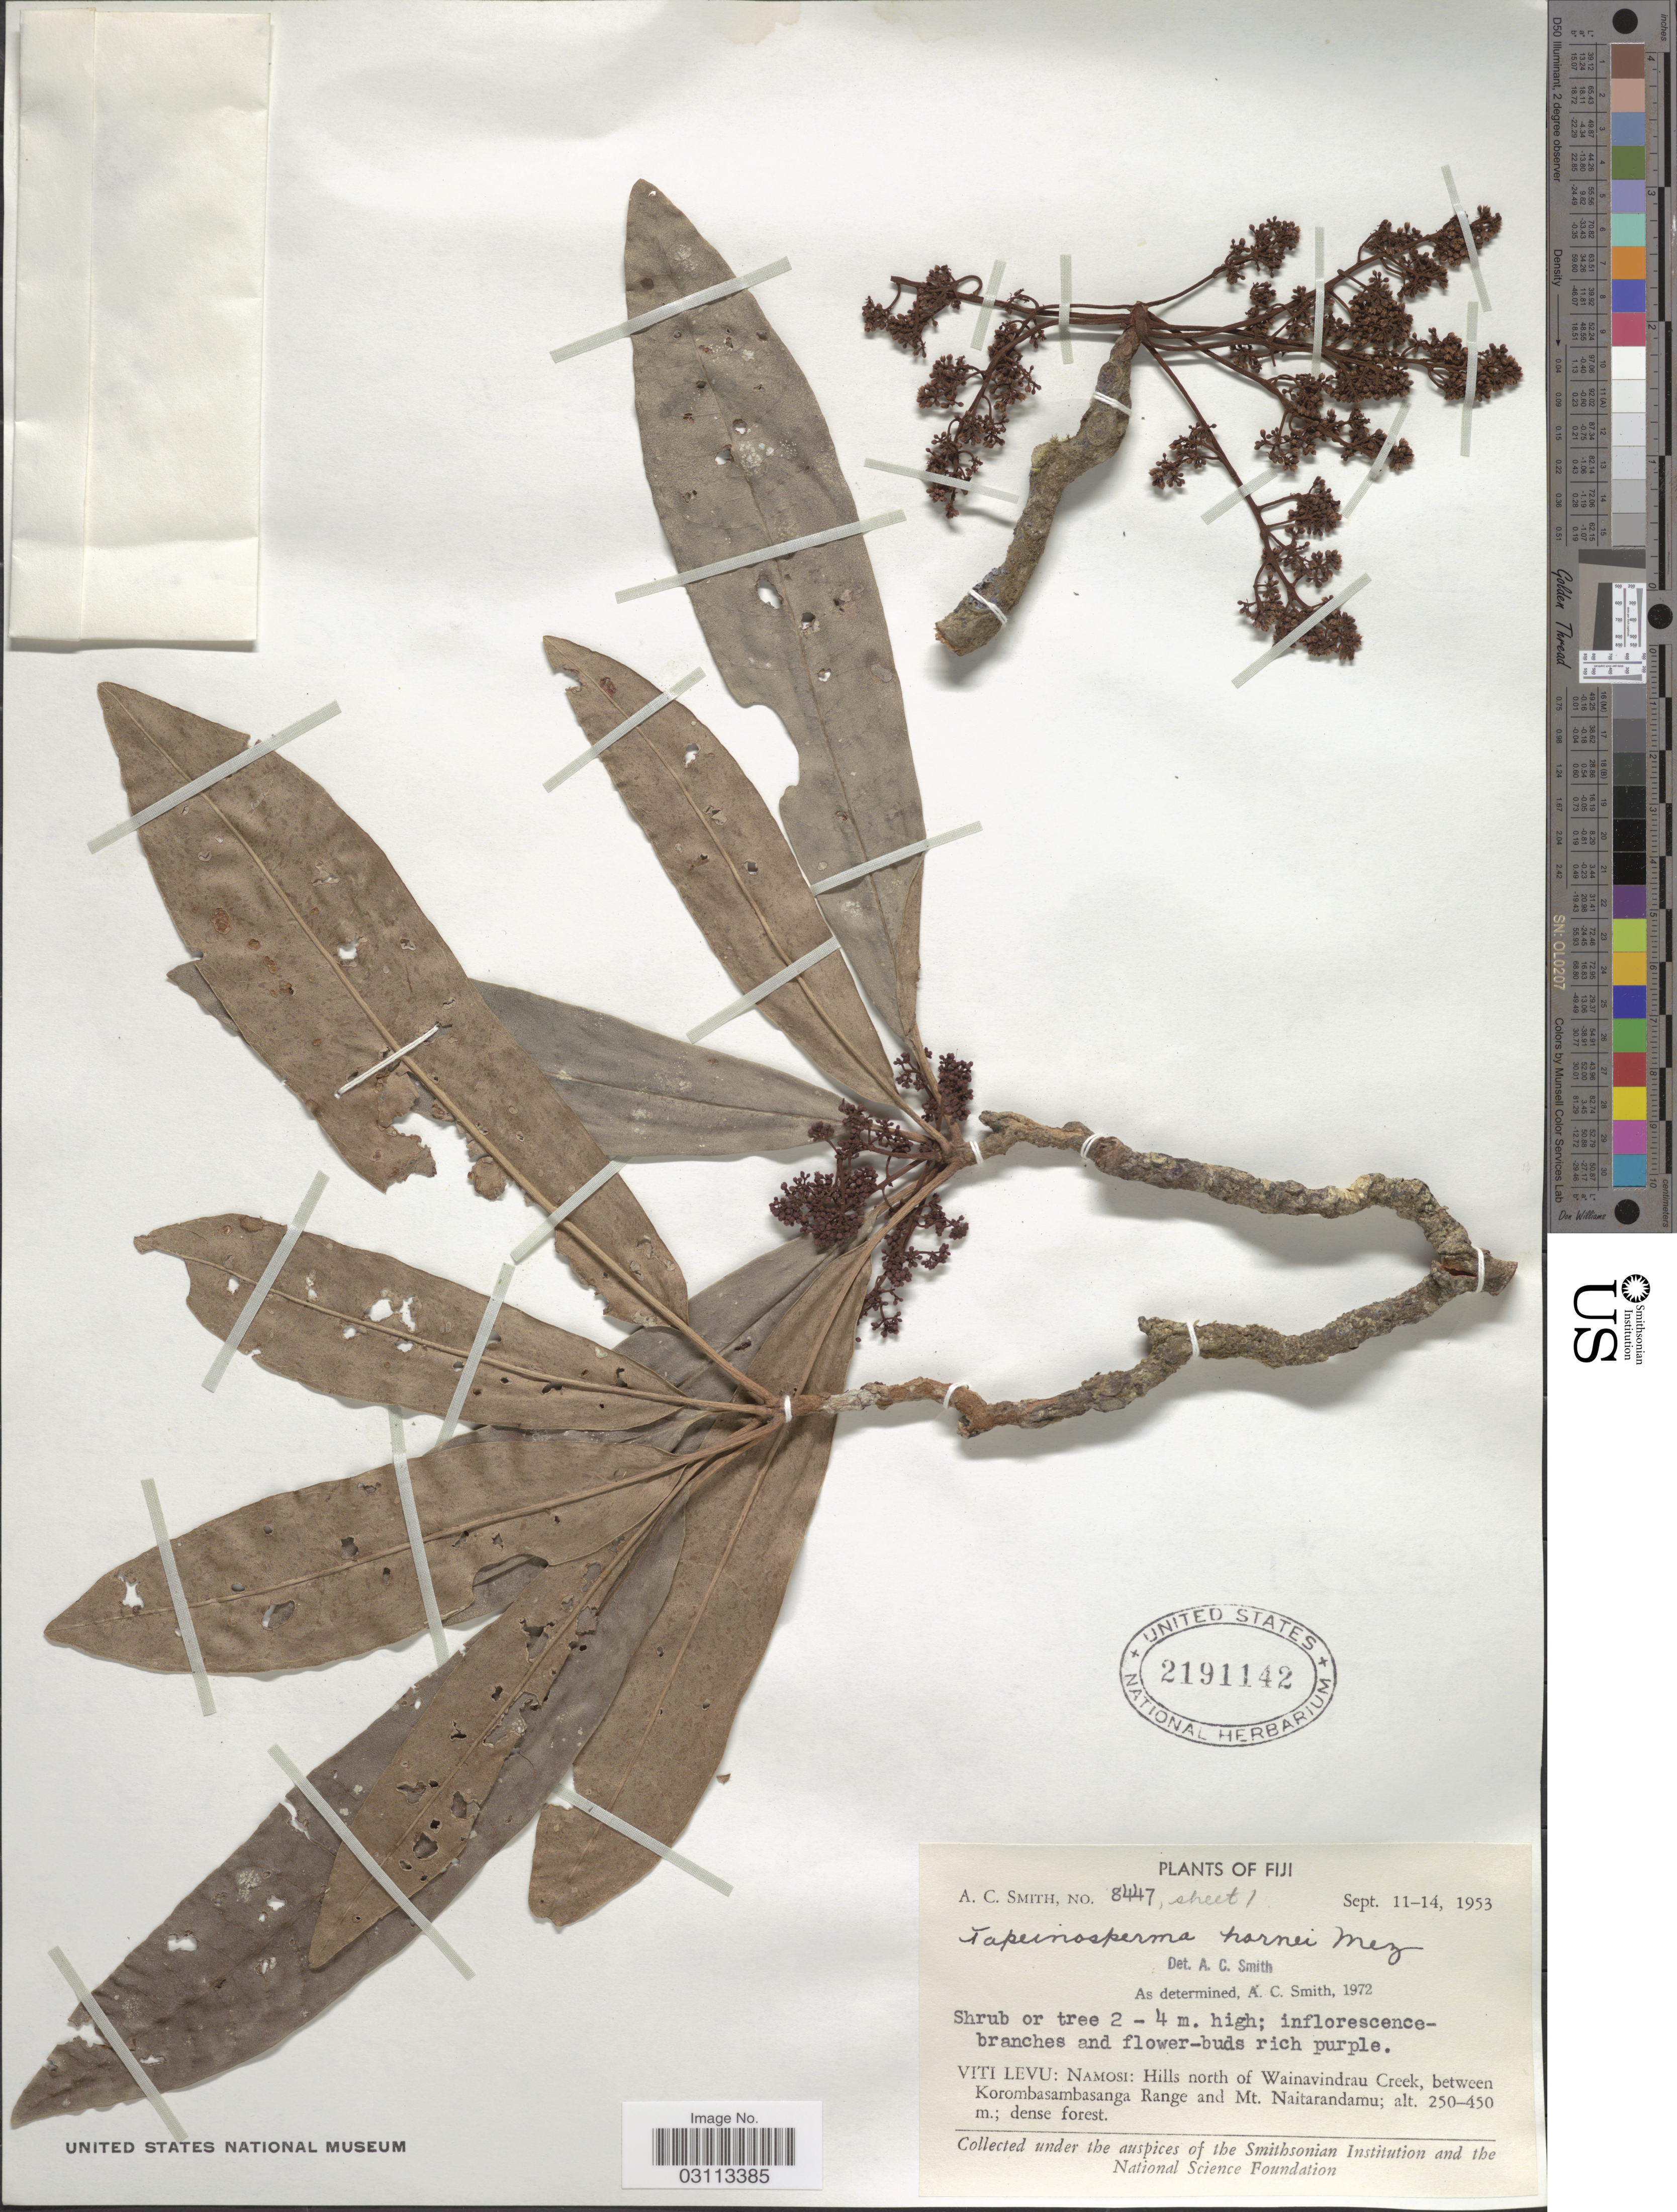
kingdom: Plantae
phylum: Tracheophyta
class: Magnoliopsida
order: Ericales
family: Primulaceae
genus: Tapeinosperma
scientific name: Tapeinosperma hornei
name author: Mez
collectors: A. C. Smith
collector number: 8447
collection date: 1953-09-11/1953-09-14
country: Fiji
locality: Viti Levu: Namosi: Hills north of Wainavindrau Creek, between Korombasambasanga Range and Mt. Naitarandamu.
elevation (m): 250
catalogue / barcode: US 2191142